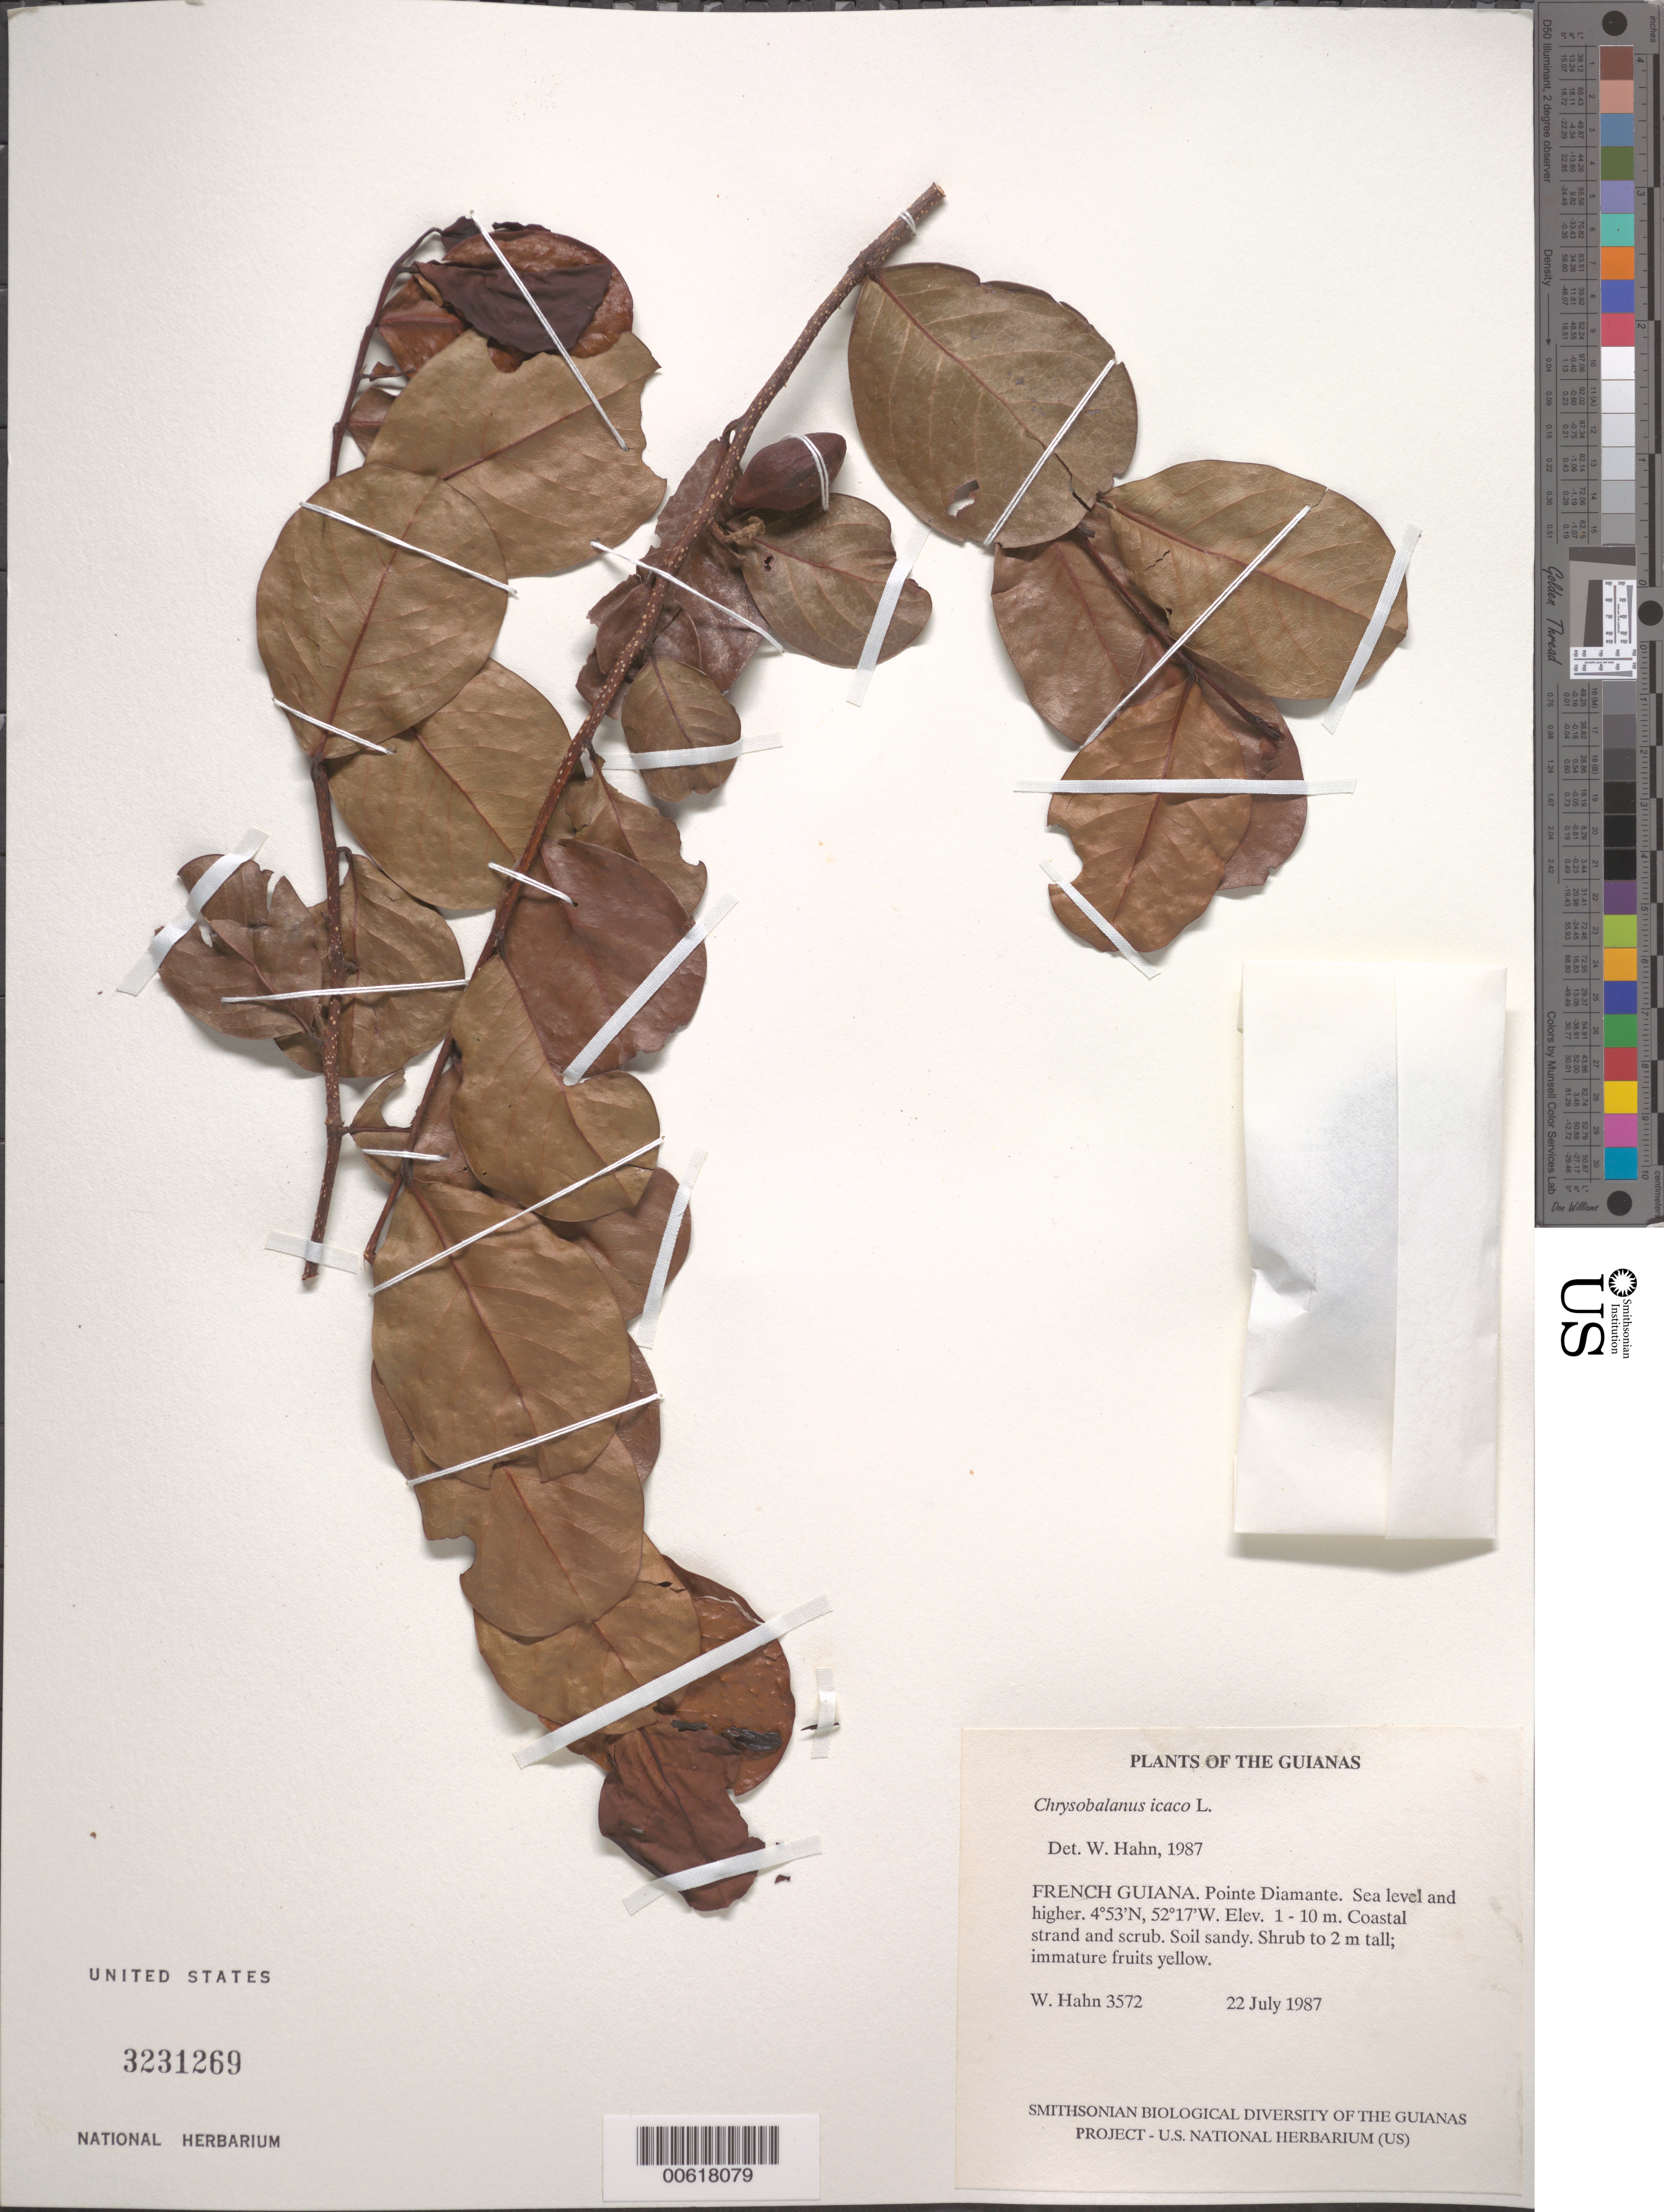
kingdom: Plantae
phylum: Tracheophyta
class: Magnoliopsida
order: Malpighiales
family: Chrysobalanaceae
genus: Chrysobalanus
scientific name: Chrysobalanus icaco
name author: L.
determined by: Hahn, William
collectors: W. Hahn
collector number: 3572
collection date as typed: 22 July 1987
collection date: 1987-07-22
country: French Guiana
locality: Pointe Diamante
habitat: Coastal strand and scrub. Soil sandy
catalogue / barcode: US 3231269